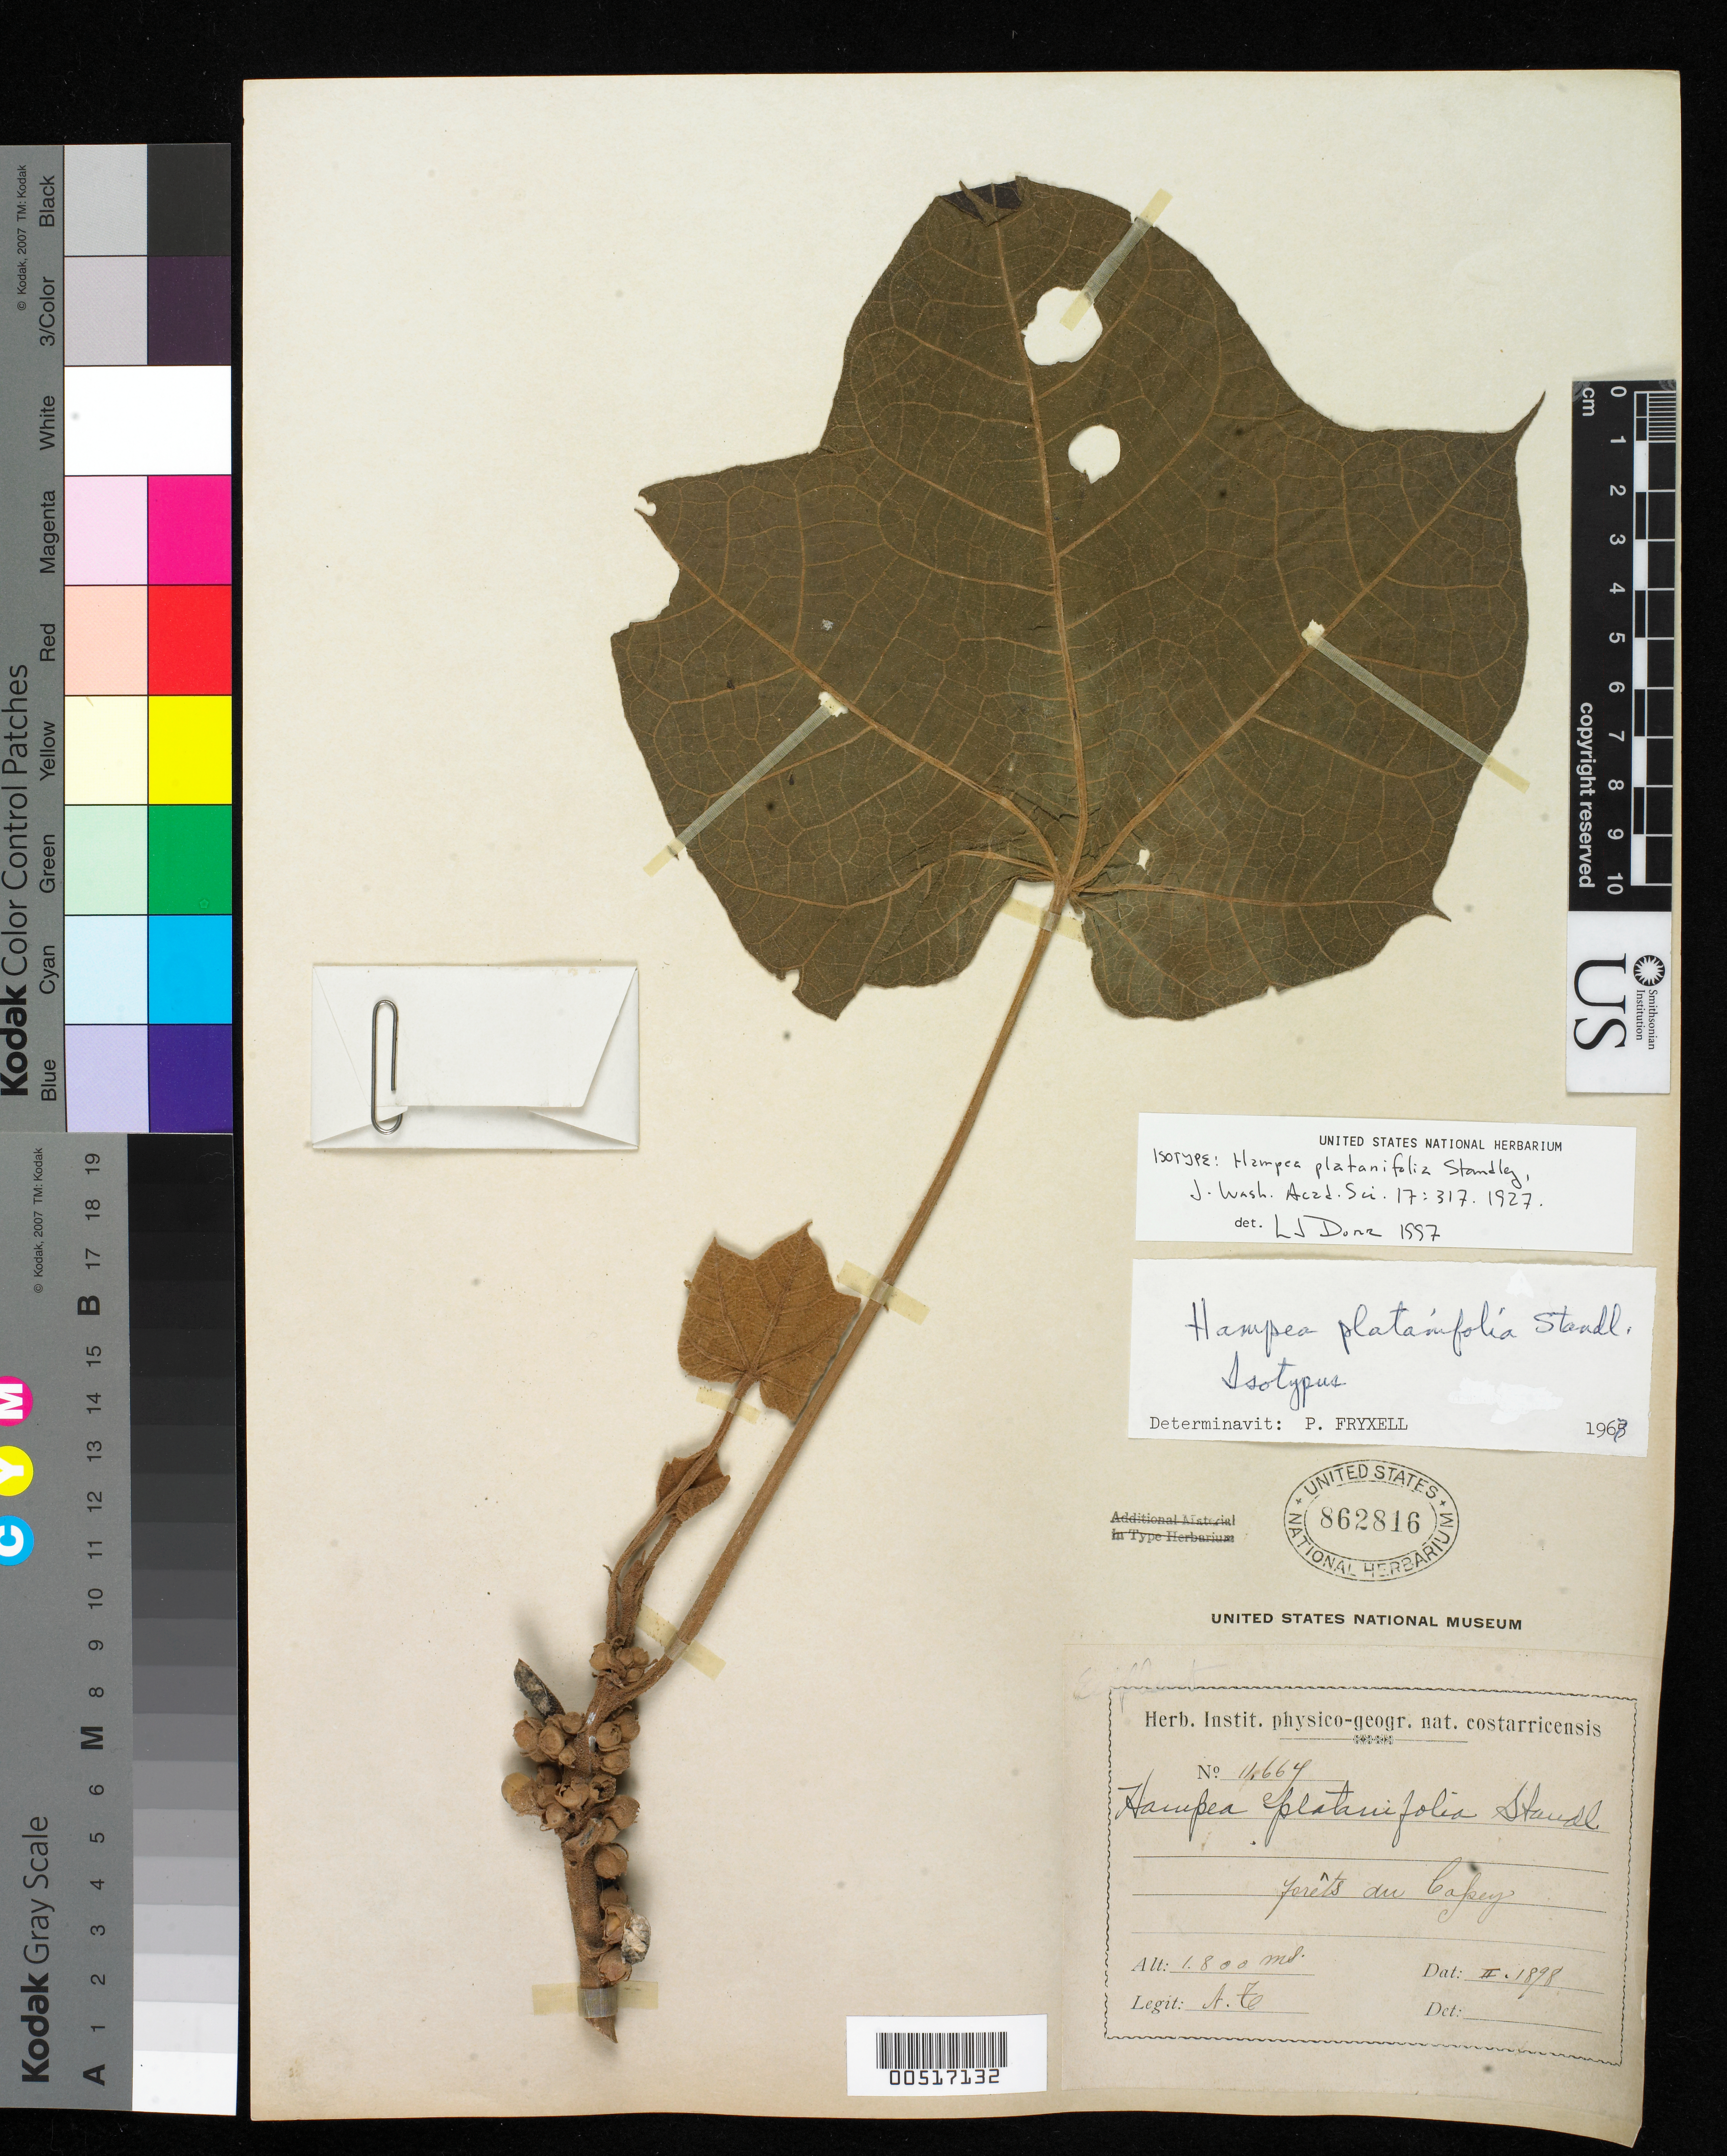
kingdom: Plantae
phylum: Tracheophyta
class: Magnoliopsida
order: Malvales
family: Malvaceae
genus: Hampea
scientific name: Hampea platanifolia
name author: Standl.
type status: Isotype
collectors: A. Tonduz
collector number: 11667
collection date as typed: Feb 1898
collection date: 1898-02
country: Costa Rica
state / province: San José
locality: Copey.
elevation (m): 1800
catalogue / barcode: US 862816